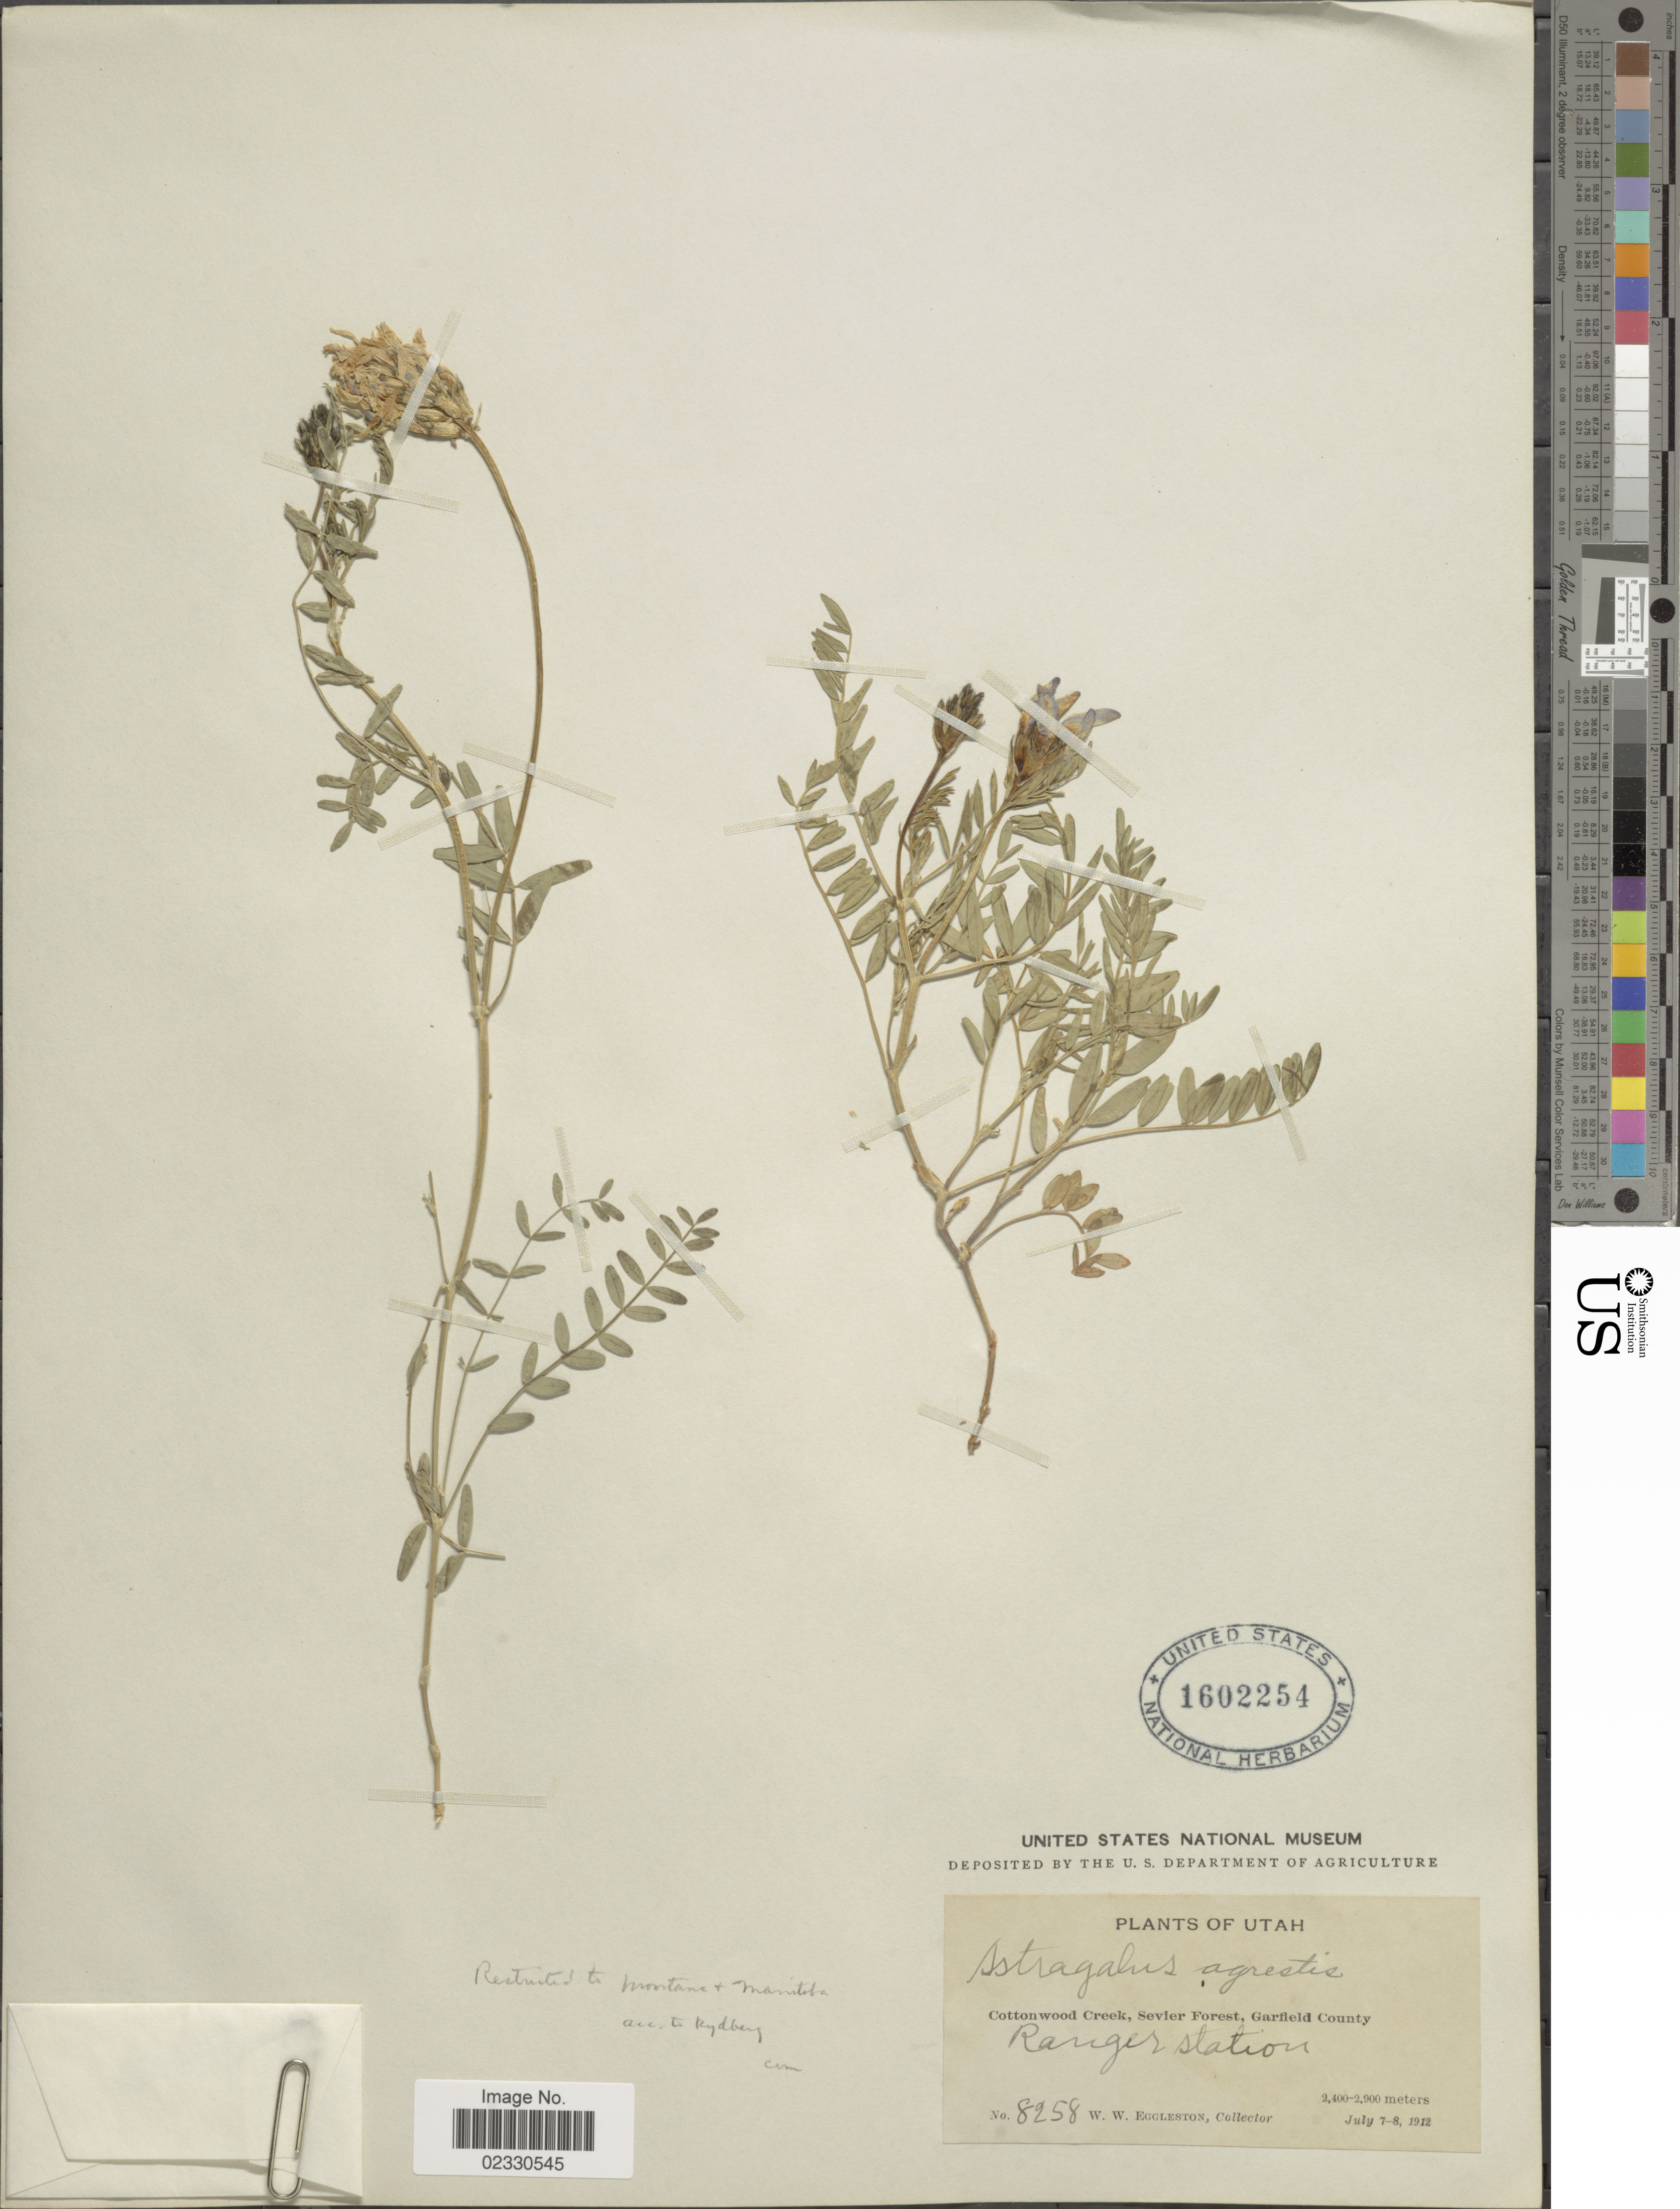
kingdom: Plantae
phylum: Tracheophyta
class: Magnoliopsida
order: Fabales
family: Fabaceae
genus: Astragalus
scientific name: Astragalus dasyglottis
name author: DC.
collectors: W. W. Eggleston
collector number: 8258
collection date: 1912-07-07/1912-07-08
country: United States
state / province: Utah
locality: Cottonwood Creek, Sevier Forest, Garfield County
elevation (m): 2400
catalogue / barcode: US 1602254